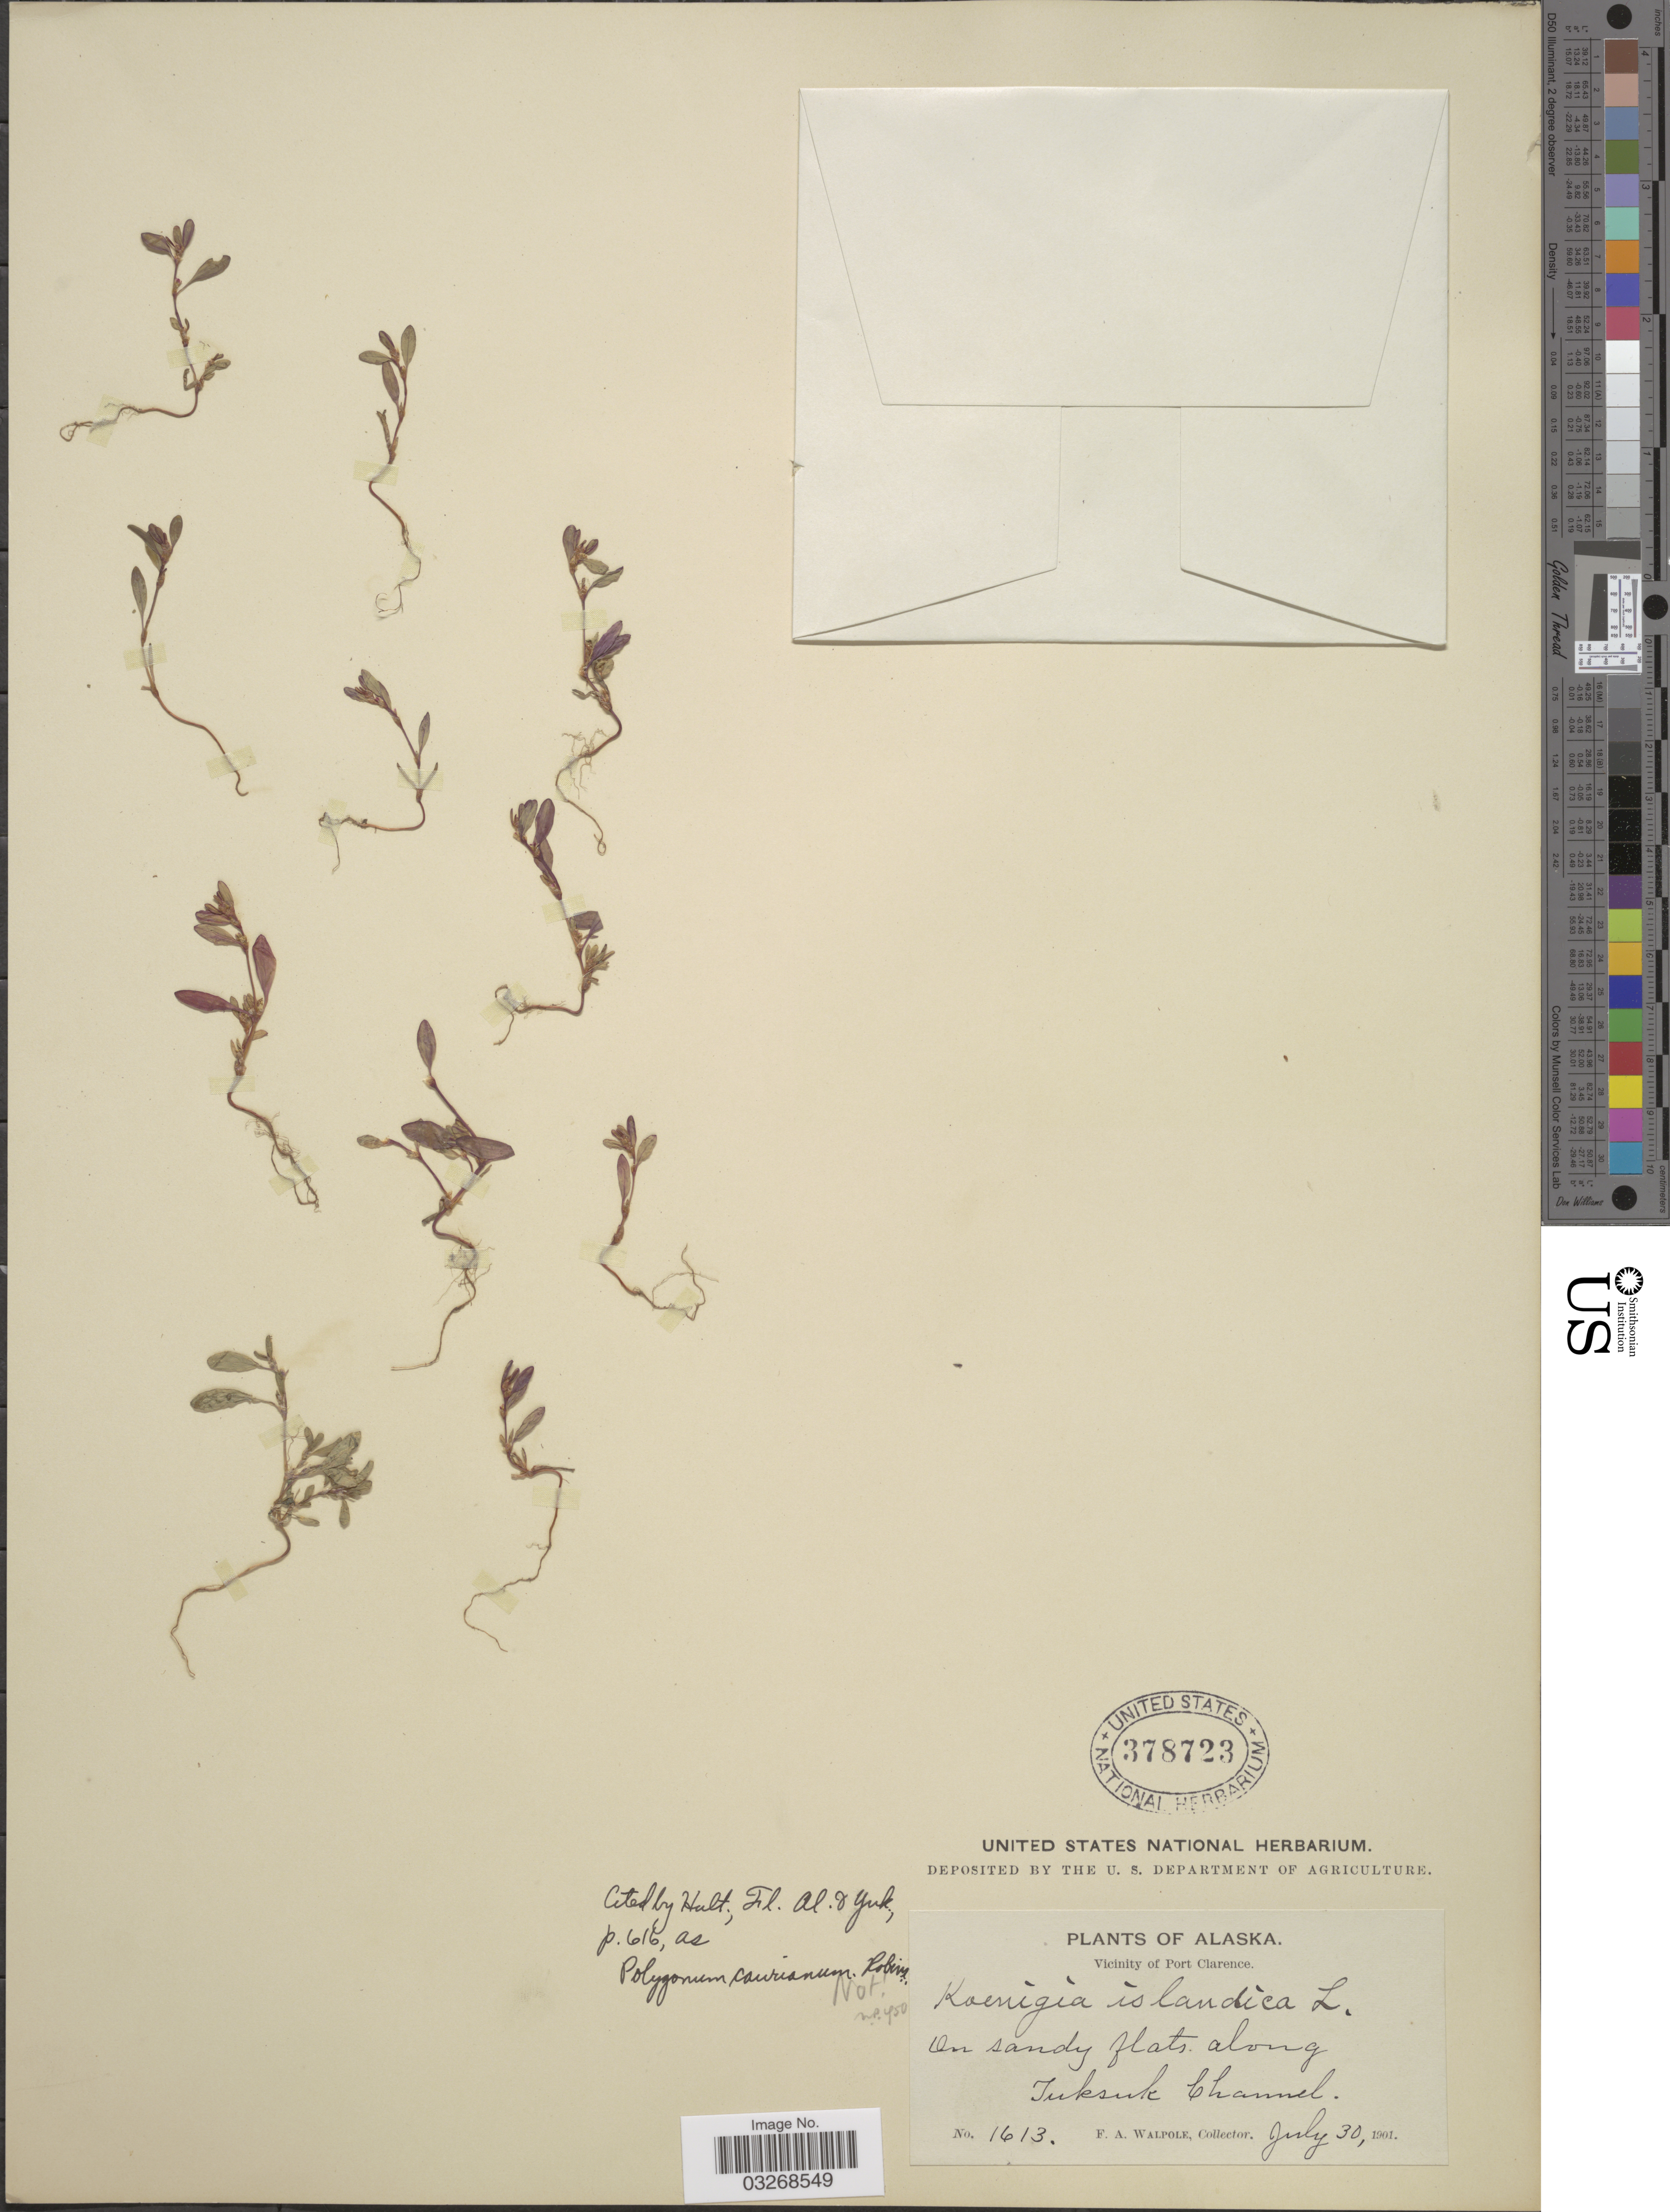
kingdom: Plantae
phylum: Tracheophyta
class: Magnoliopsida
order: Caryophyllales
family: Polygonaceae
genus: Polygonum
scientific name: Polygonum caurianum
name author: B.L. Rob.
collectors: F. Walpole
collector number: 1613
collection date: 1901-07-30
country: United States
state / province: Alaska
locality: Vicinity of Port Clarence. Along Tuksuk Channel.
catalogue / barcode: US 378723